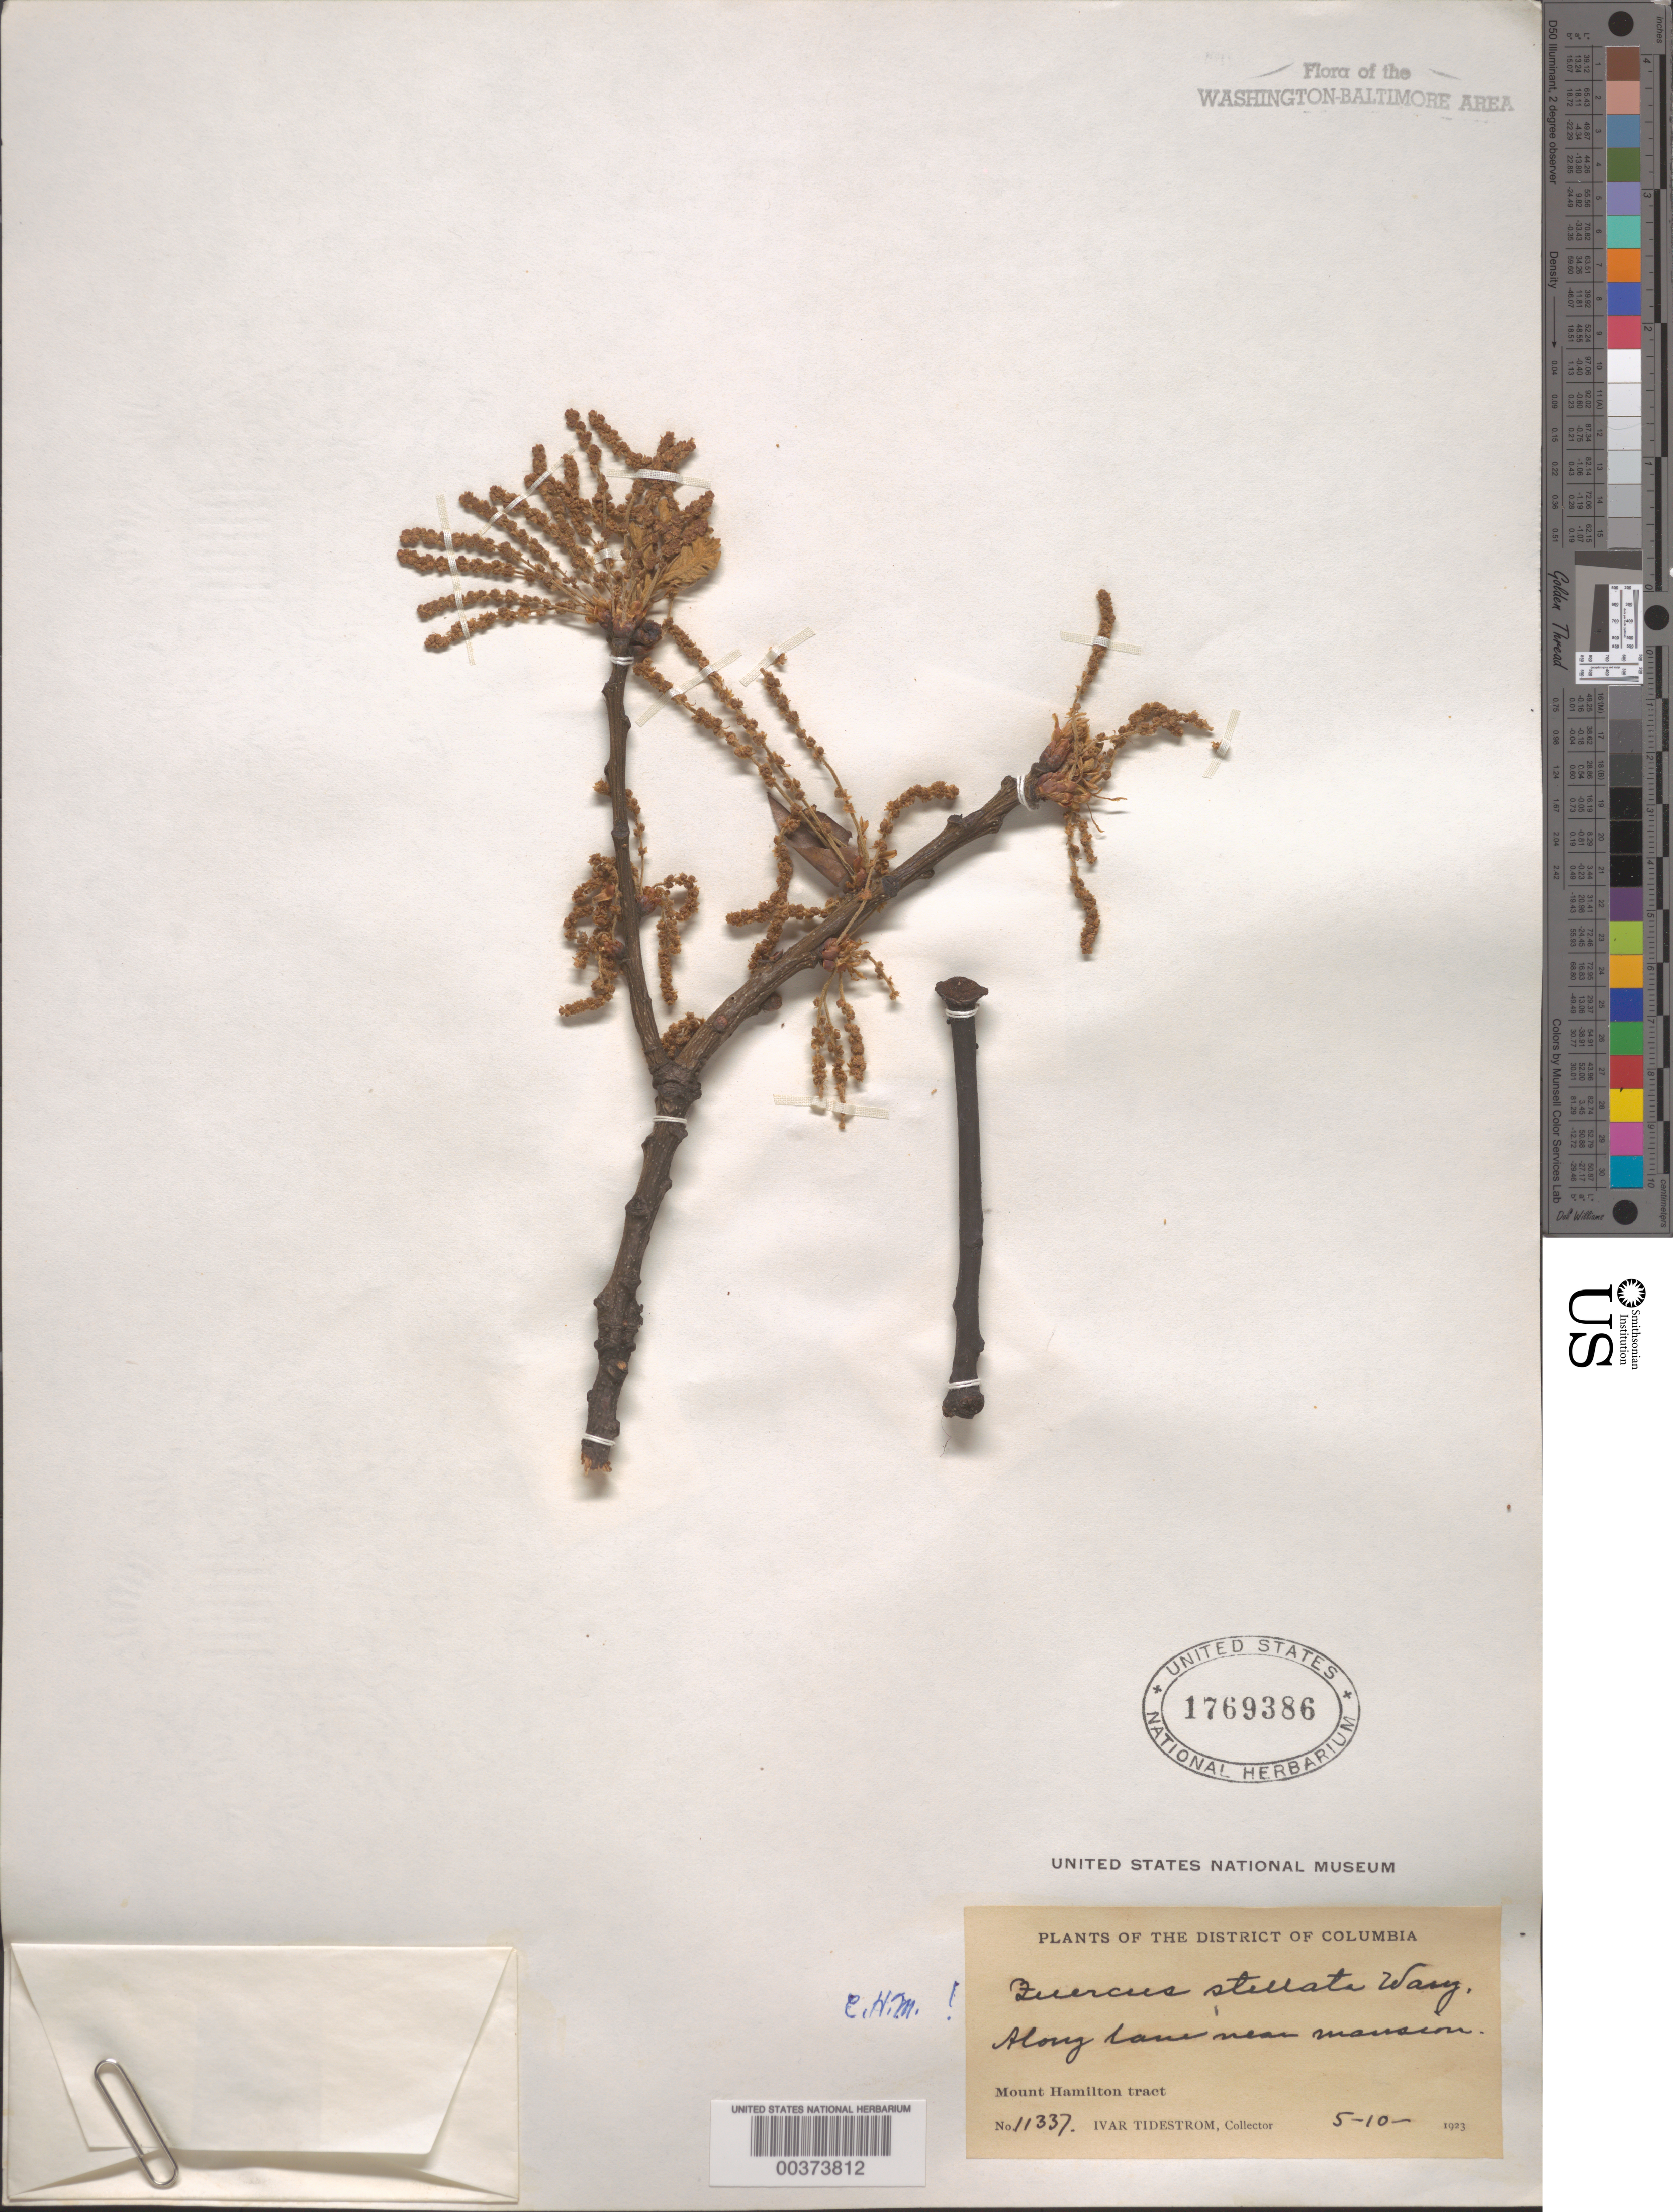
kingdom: Plantae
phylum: Tracheophyta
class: Magnoliopsida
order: Fagales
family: Fagaceae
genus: Quercus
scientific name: Quercus stellata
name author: Wangenh.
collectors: I. F. Tidestrom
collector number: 11337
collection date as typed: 10 May 1923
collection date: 1923-05-10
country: United States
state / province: District of Columbia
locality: Mount Hamilton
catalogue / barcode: US 1769386